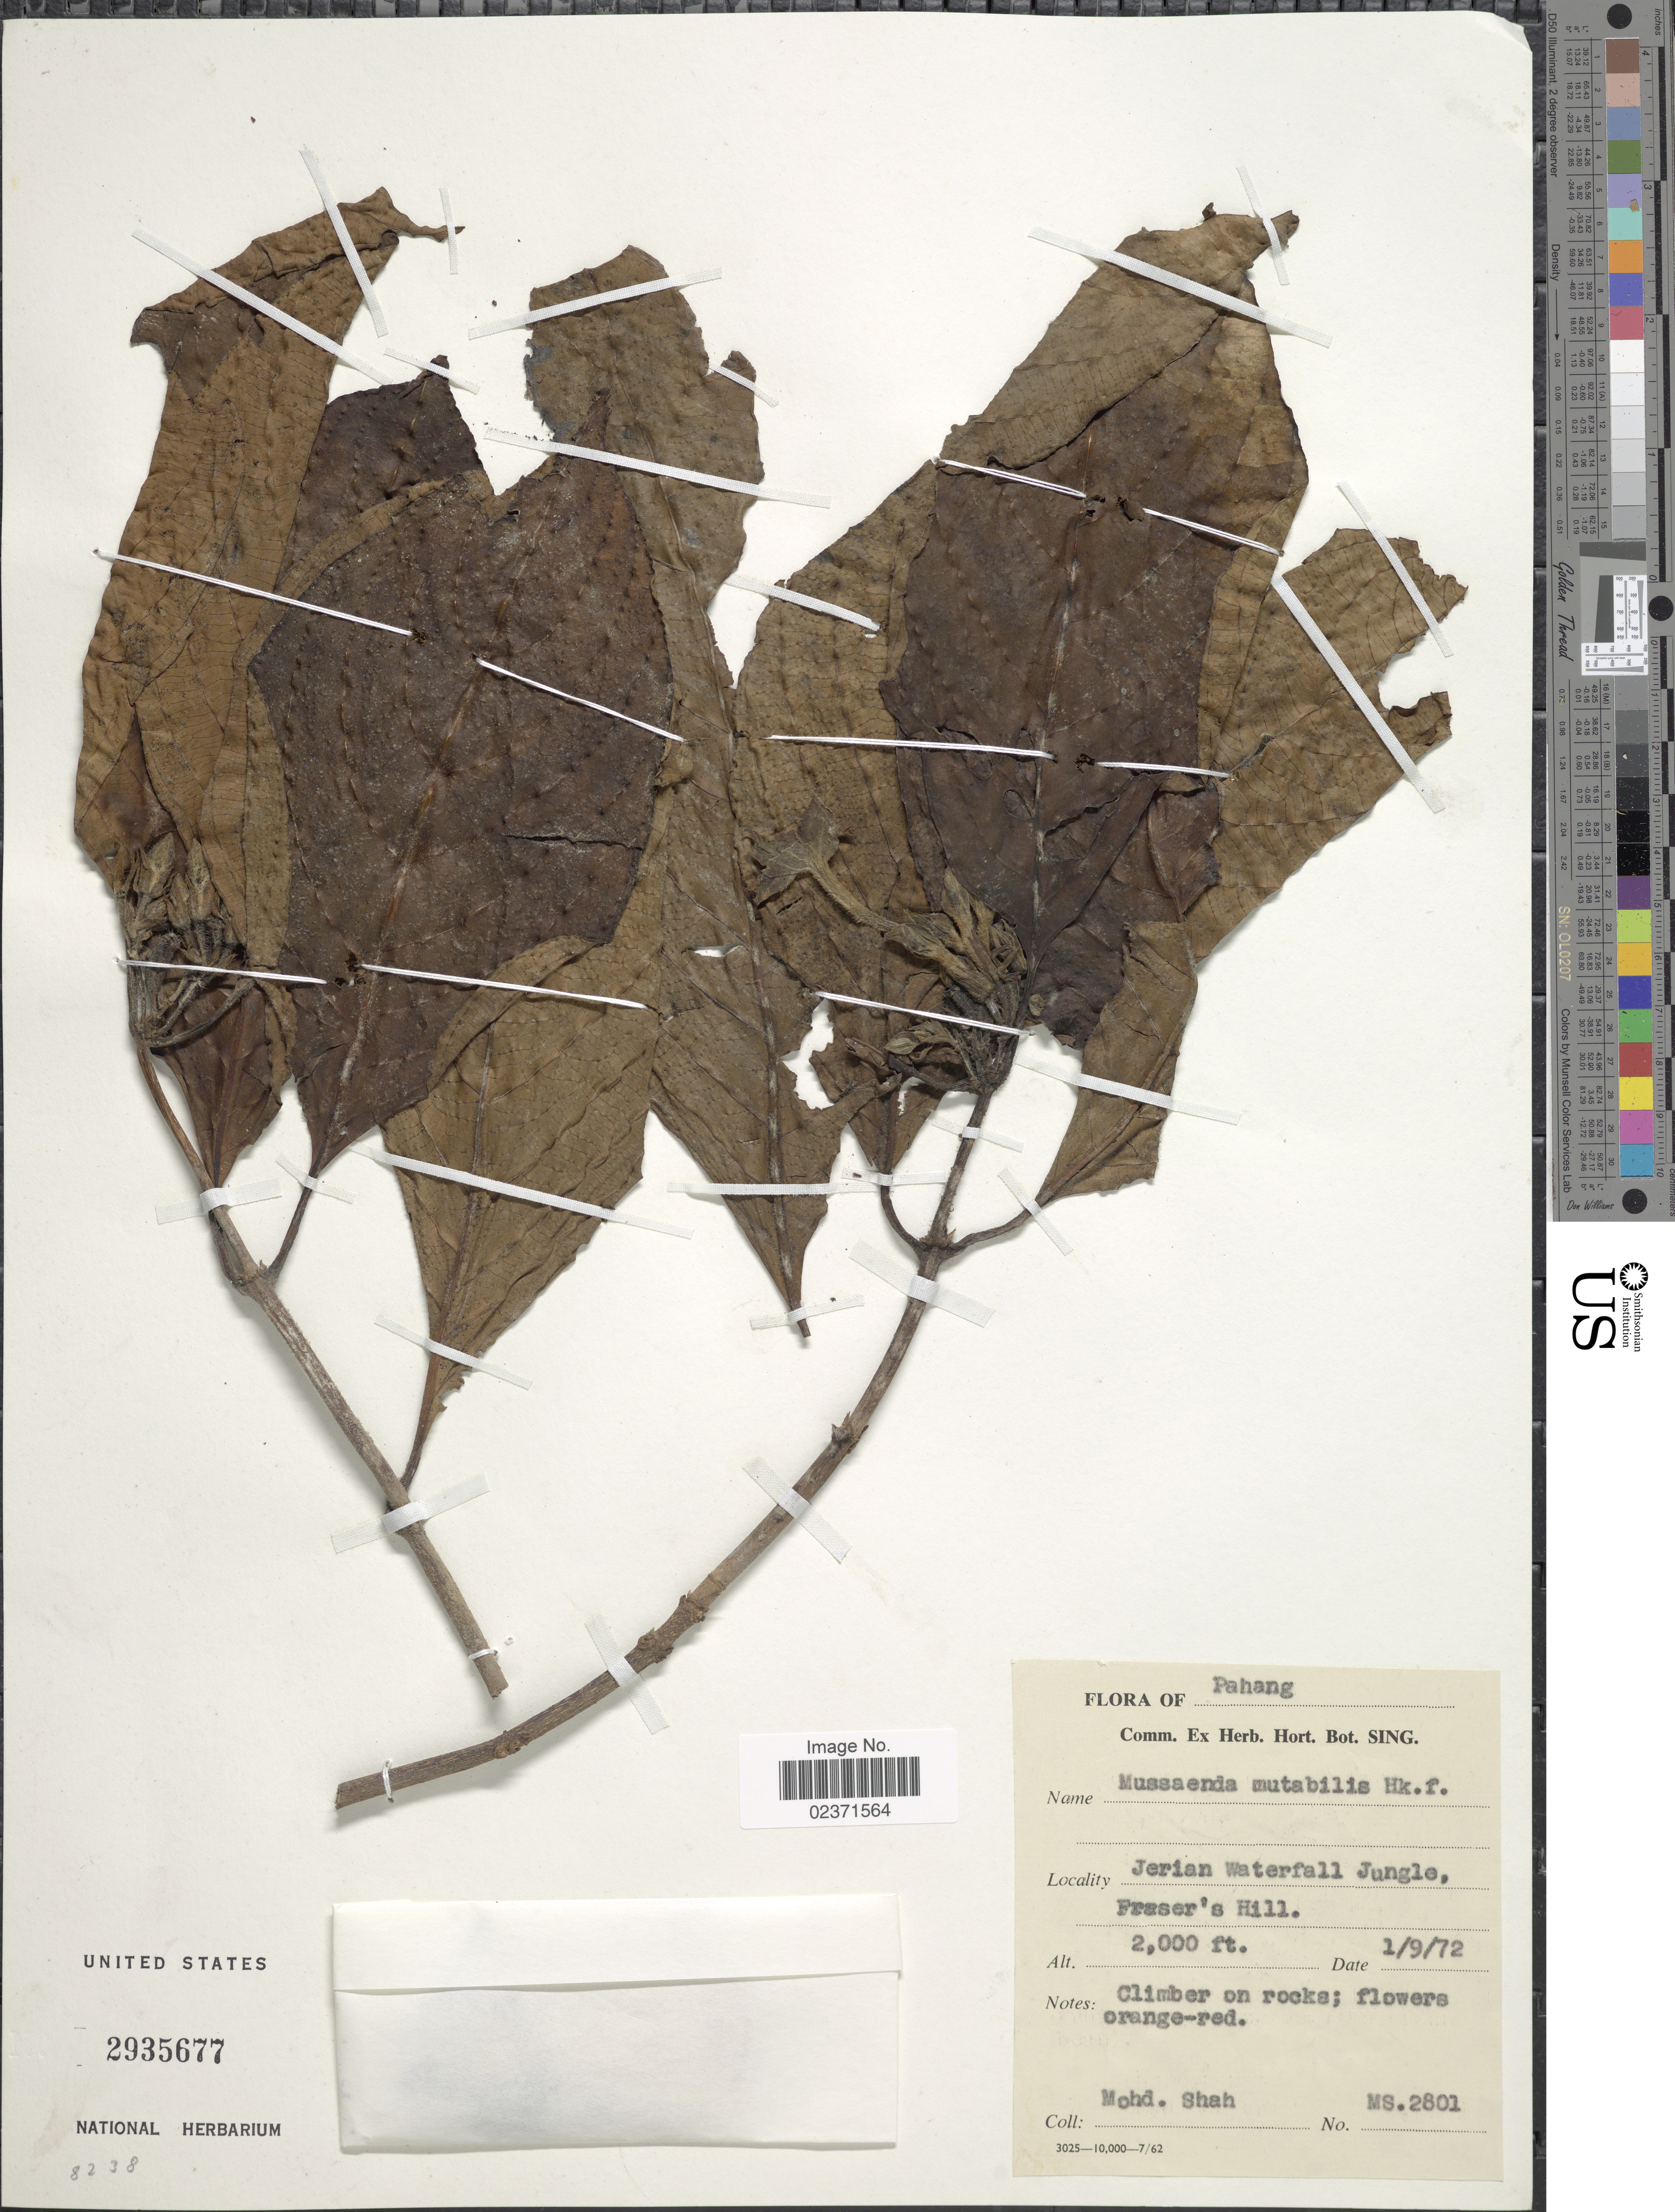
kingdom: Plantae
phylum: Tracheophyta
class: Magnoliopsida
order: Gentianales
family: Rubiaceae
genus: Mussaenda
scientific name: Mussaenda mutabilis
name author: Hemsl.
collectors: M. Shah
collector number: MS2801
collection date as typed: Transcribed d/m/y: 1/9/72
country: Malaysia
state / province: Pahang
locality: Jerian Waterfall Jungle, Fraser's Hill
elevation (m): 610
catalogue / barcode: US 2935677